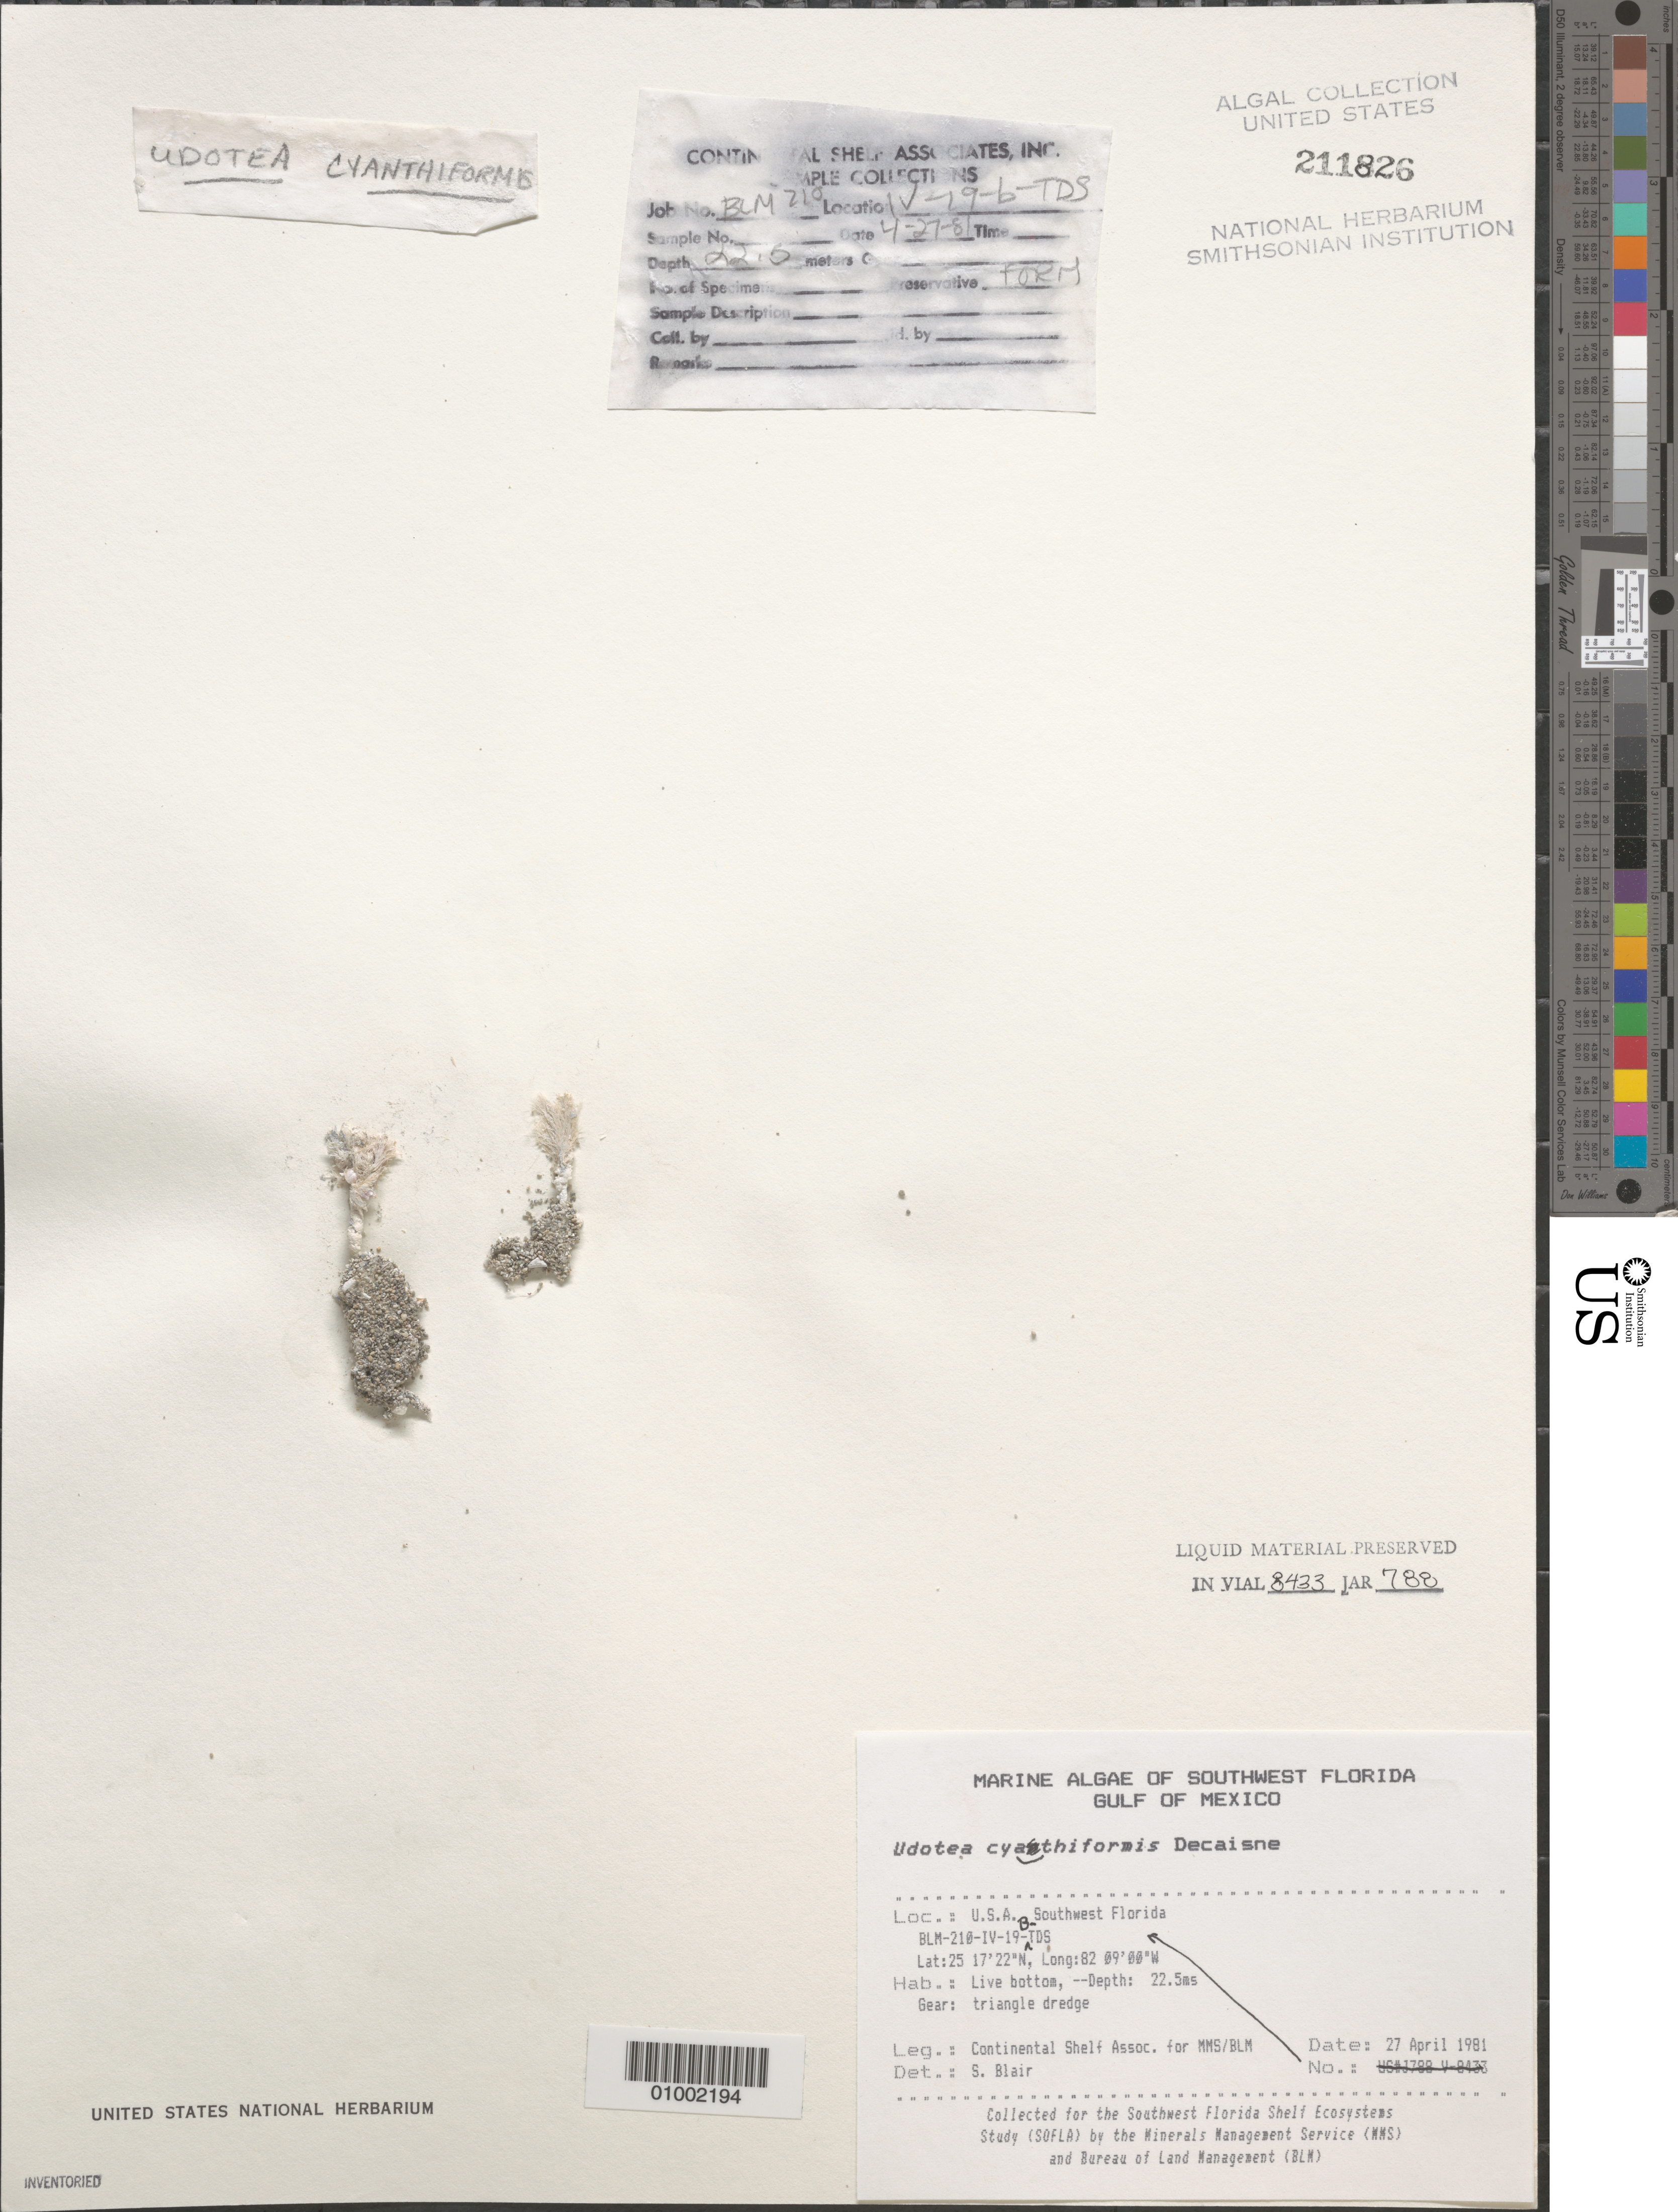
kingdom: Plantae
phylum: Chlorophyta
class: Ulvophyceae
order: Bryopsidales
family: Udoteaceae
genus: Udotea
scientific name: Udotea cyathiformis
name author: Decne.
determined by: Blair, S. M.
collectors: Continental Shelf Associates for the MMS/BLM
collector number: BLM-210-IV-19-B-TDS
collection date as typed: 27 Apr 1981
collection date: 1981-04-27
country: United States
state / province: Florida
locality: Gulf of Mexico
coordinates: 25 17'22"N, 82 09'00"W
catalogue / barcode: US 211826